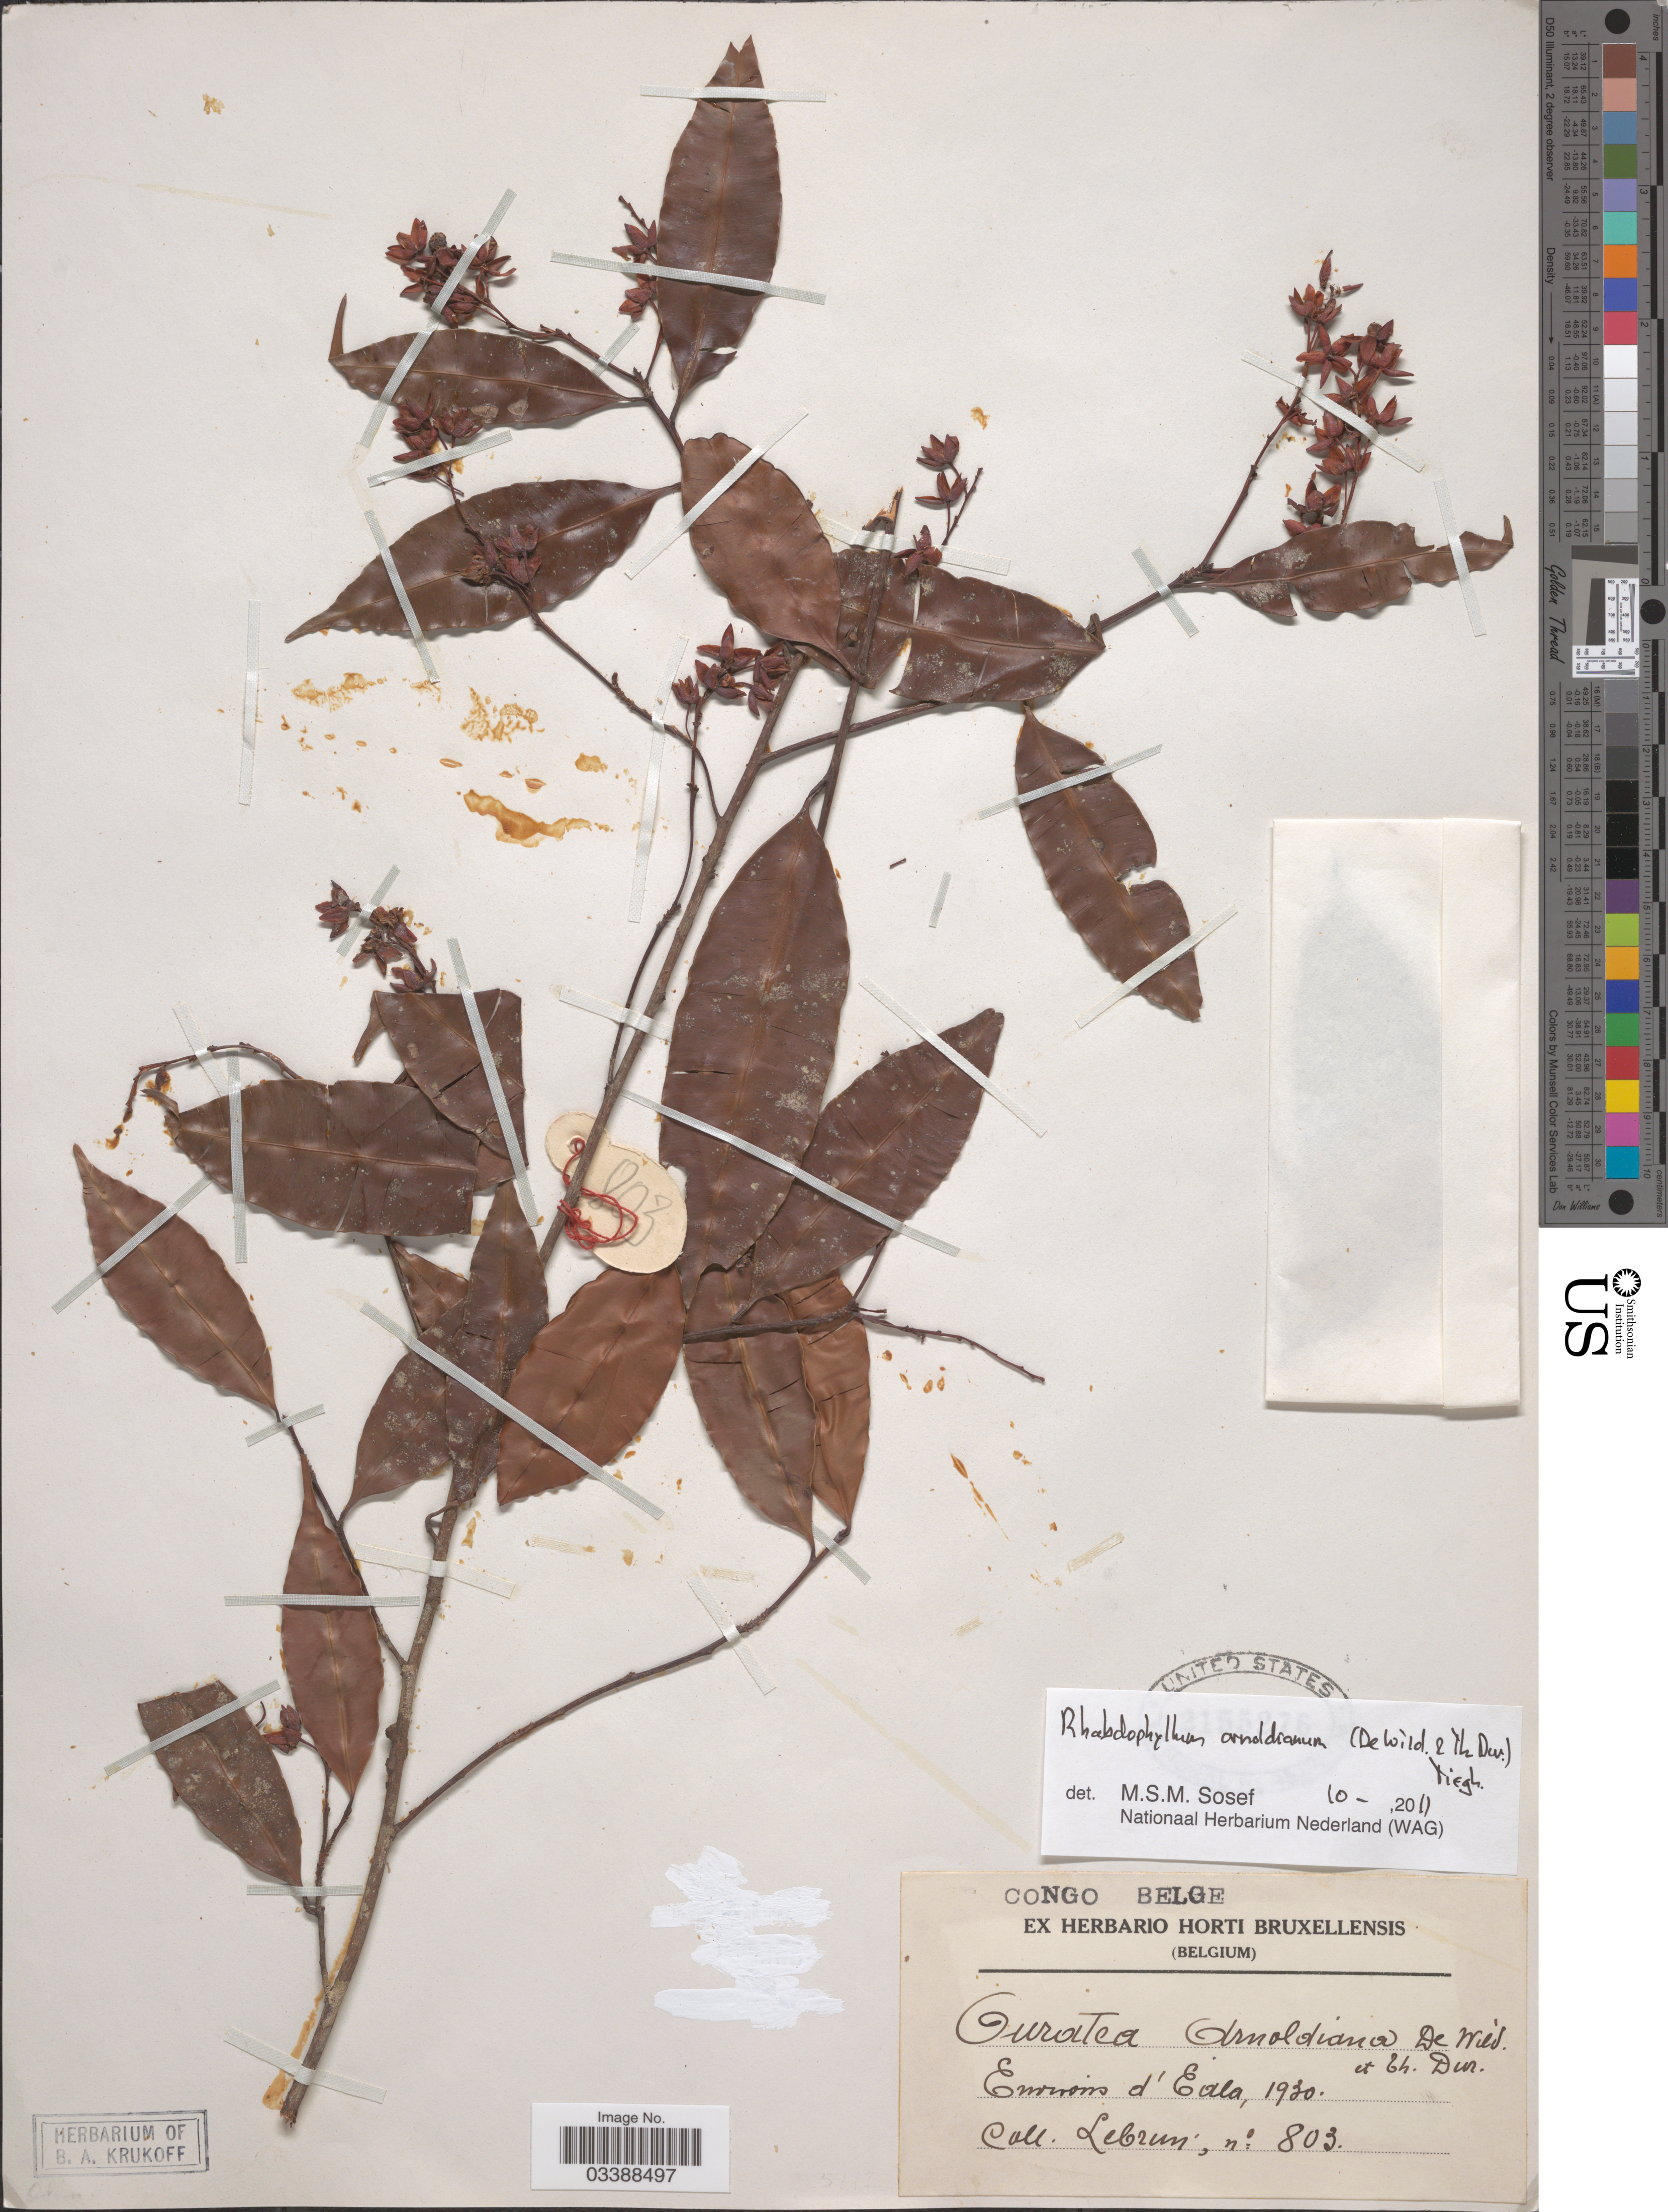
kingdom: Plantae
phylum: Tracheophyta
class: Magnoliopsida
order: Malpighiales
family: Ochnaceae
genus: Rhabdophyllum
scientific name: Rhabdophyllum arnoldianum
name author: (De Wild. & T. Durand) Tiegh.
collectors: J.A. Lebrun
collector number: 803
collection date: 1930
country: Congo, Democratic Republic of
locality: Congo Belge. Environs d'Eala.